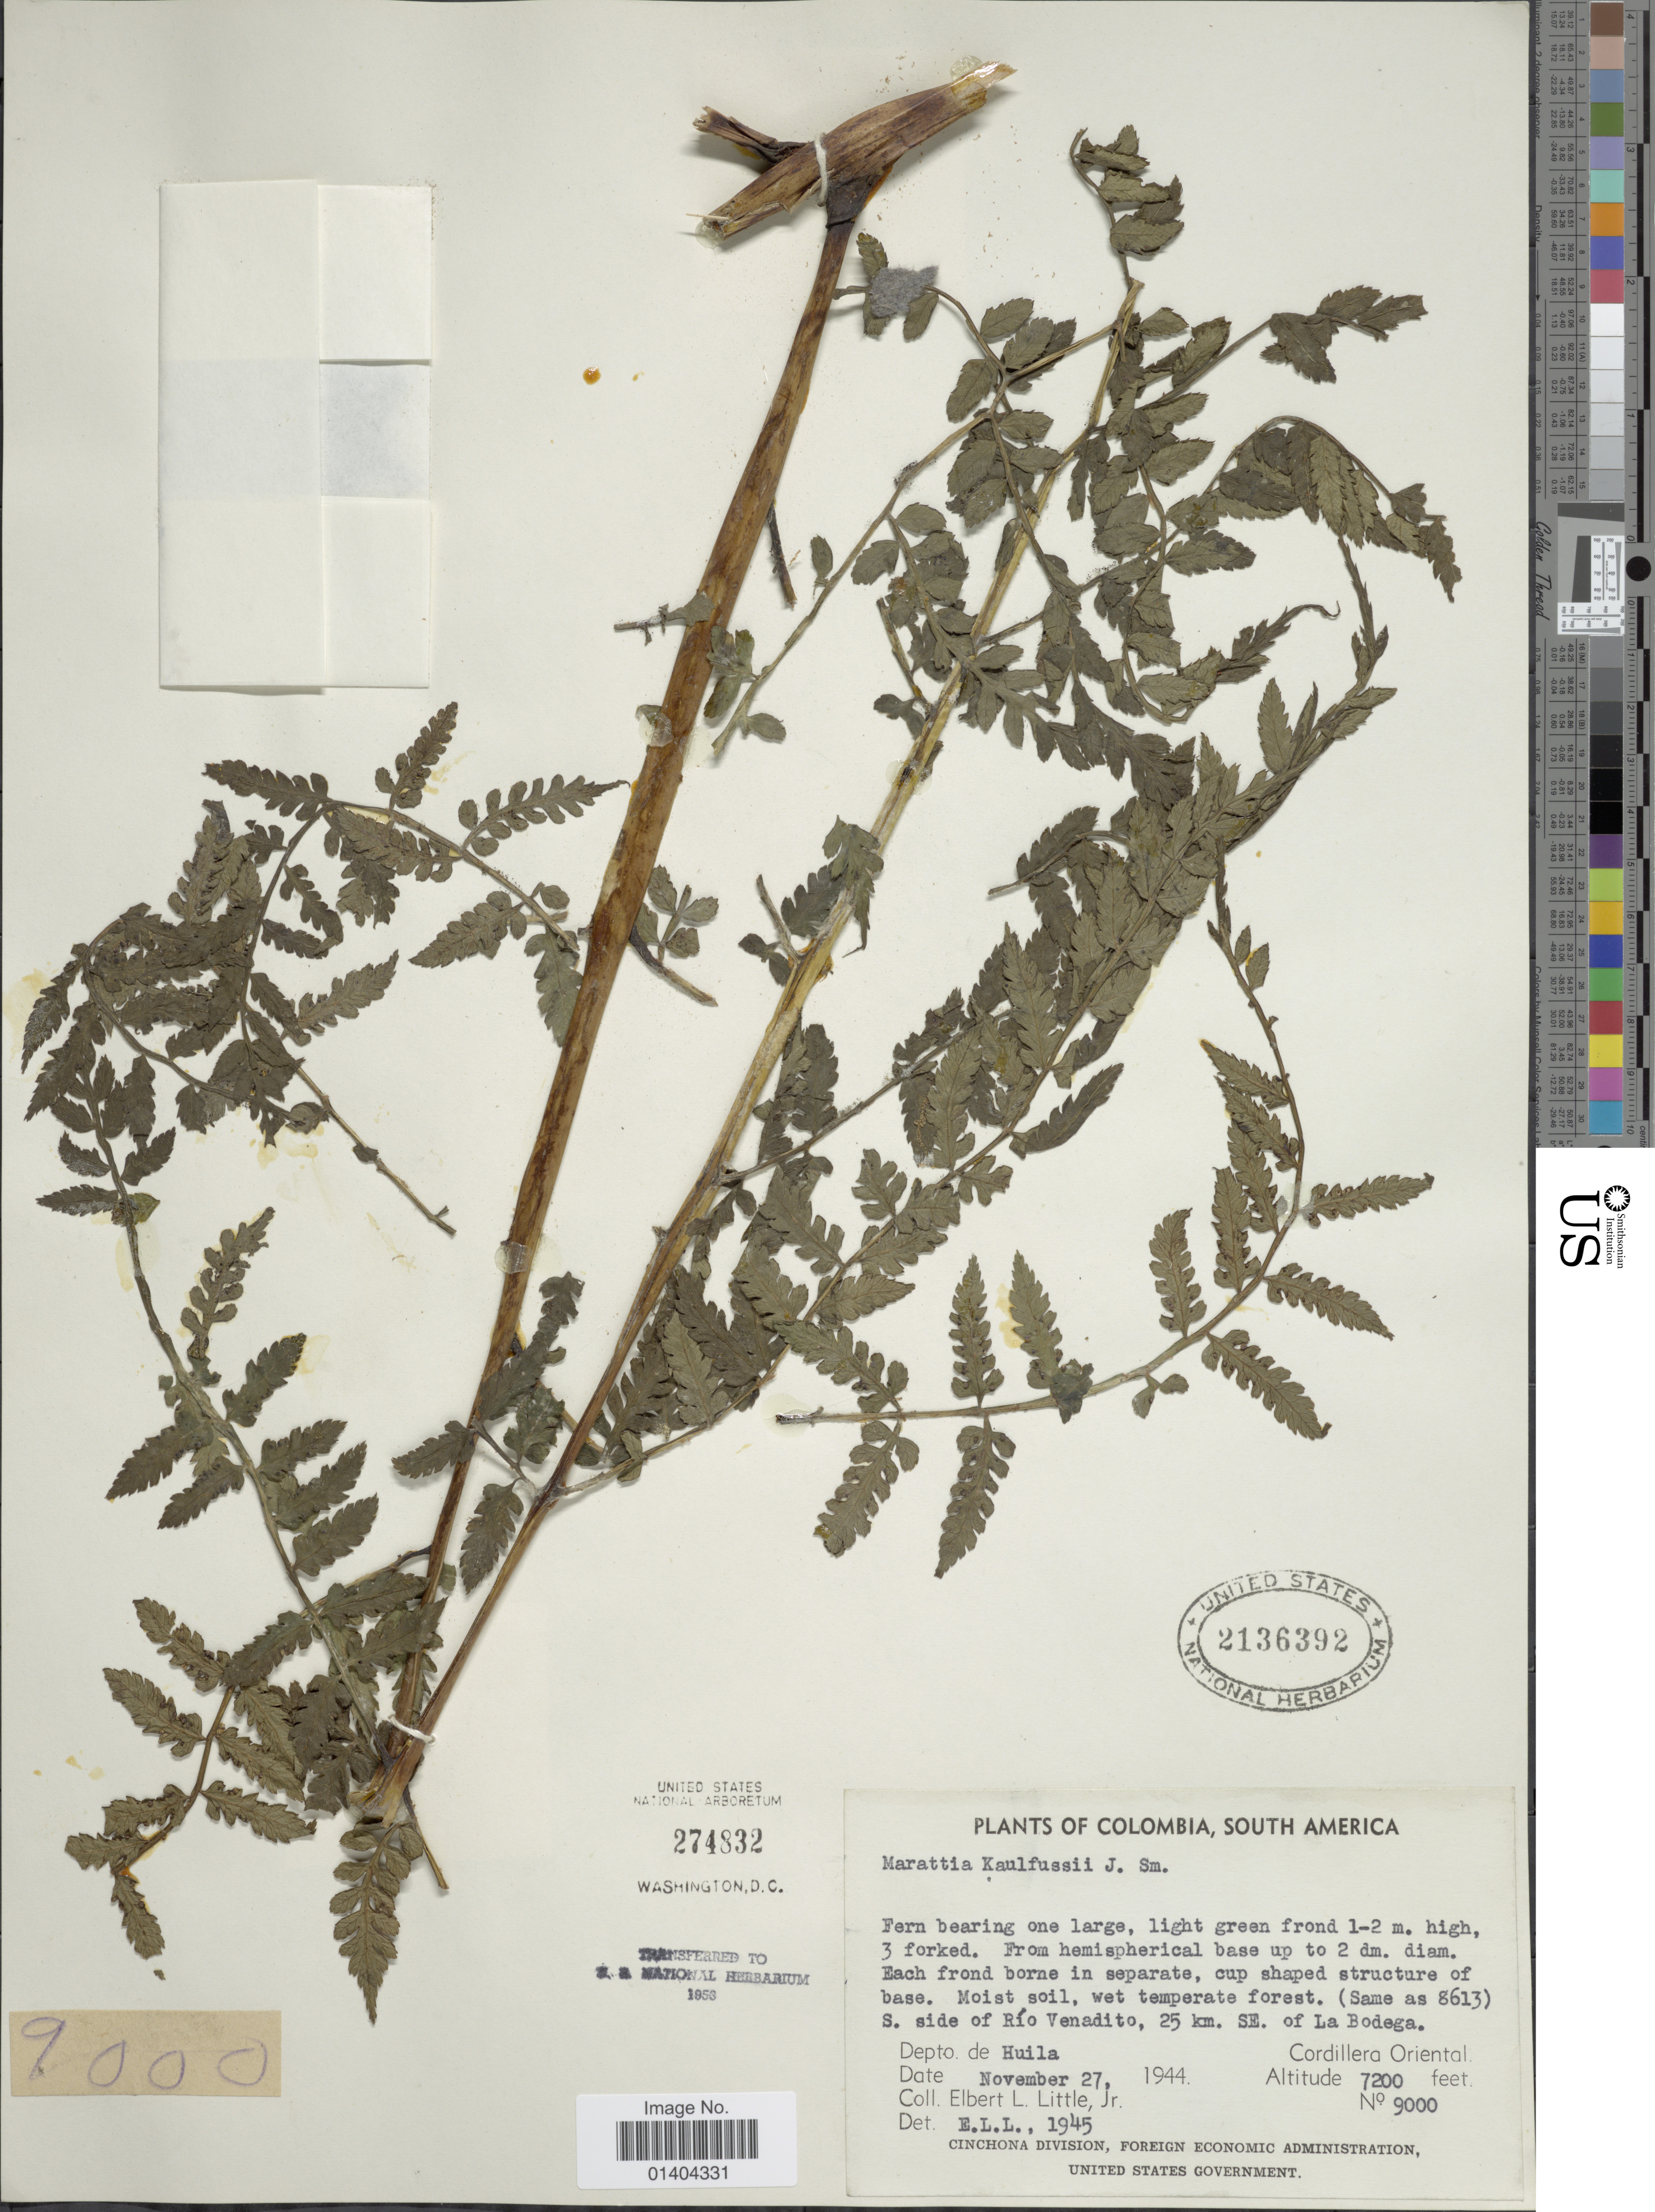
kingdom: Plantae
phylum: Tracheophyta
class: Polypodiopsida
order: Marattiales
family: Marattiaceae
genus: Marattia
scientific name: Marattia laevis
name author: Sm.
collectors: E. L. Little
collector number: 9000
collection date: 1944-11-27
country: Colombia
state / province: Huila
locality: S. side of Rio Venadito, 5 km SE of La Bodega, Cordillera Oriental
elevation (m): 2195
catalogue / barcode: US 274832